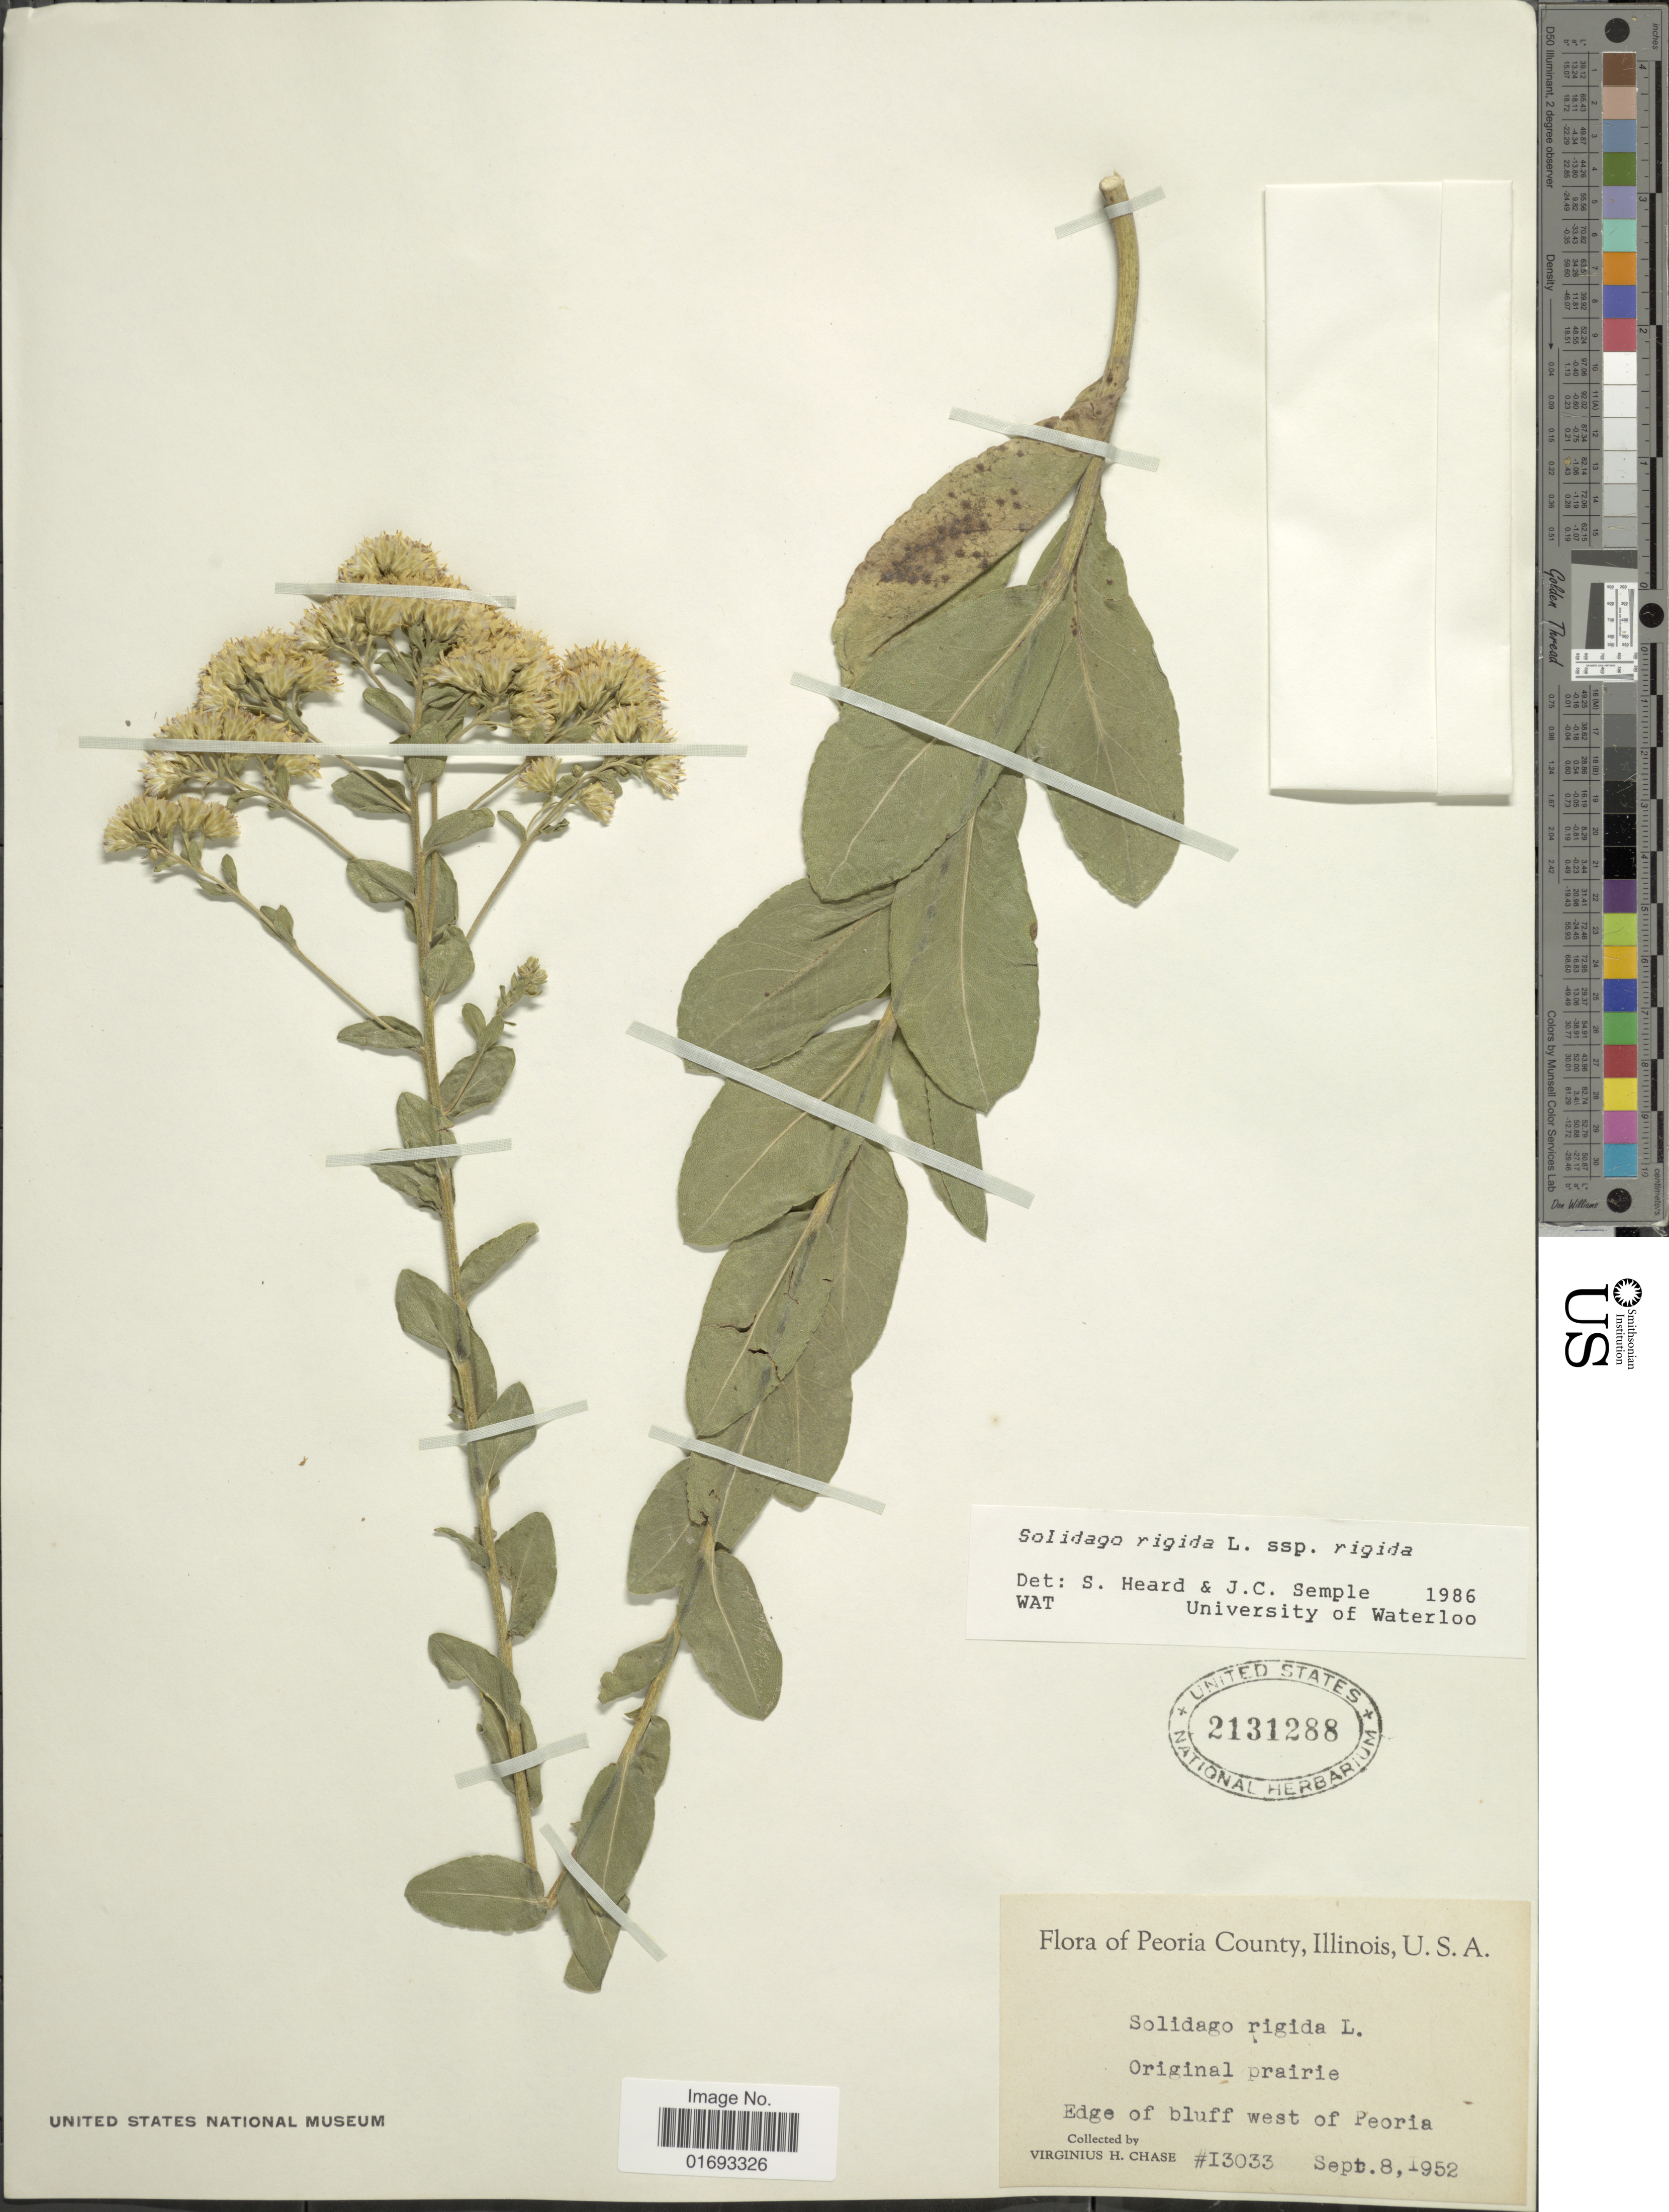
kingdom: Plantae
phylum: Tracheophyta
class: Magnoliopsida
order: Asterales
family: Asteraceae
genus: Oligoneuron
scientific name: Oligoneuron rigidum var. rigidum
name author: (L.) Small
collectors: V. H. Chase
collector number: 13033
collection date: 1952-09-08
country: United States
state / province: Illinois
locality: Peoria County, orginal prairie, edge of bluff west of Peoria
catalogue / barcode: US 2131288